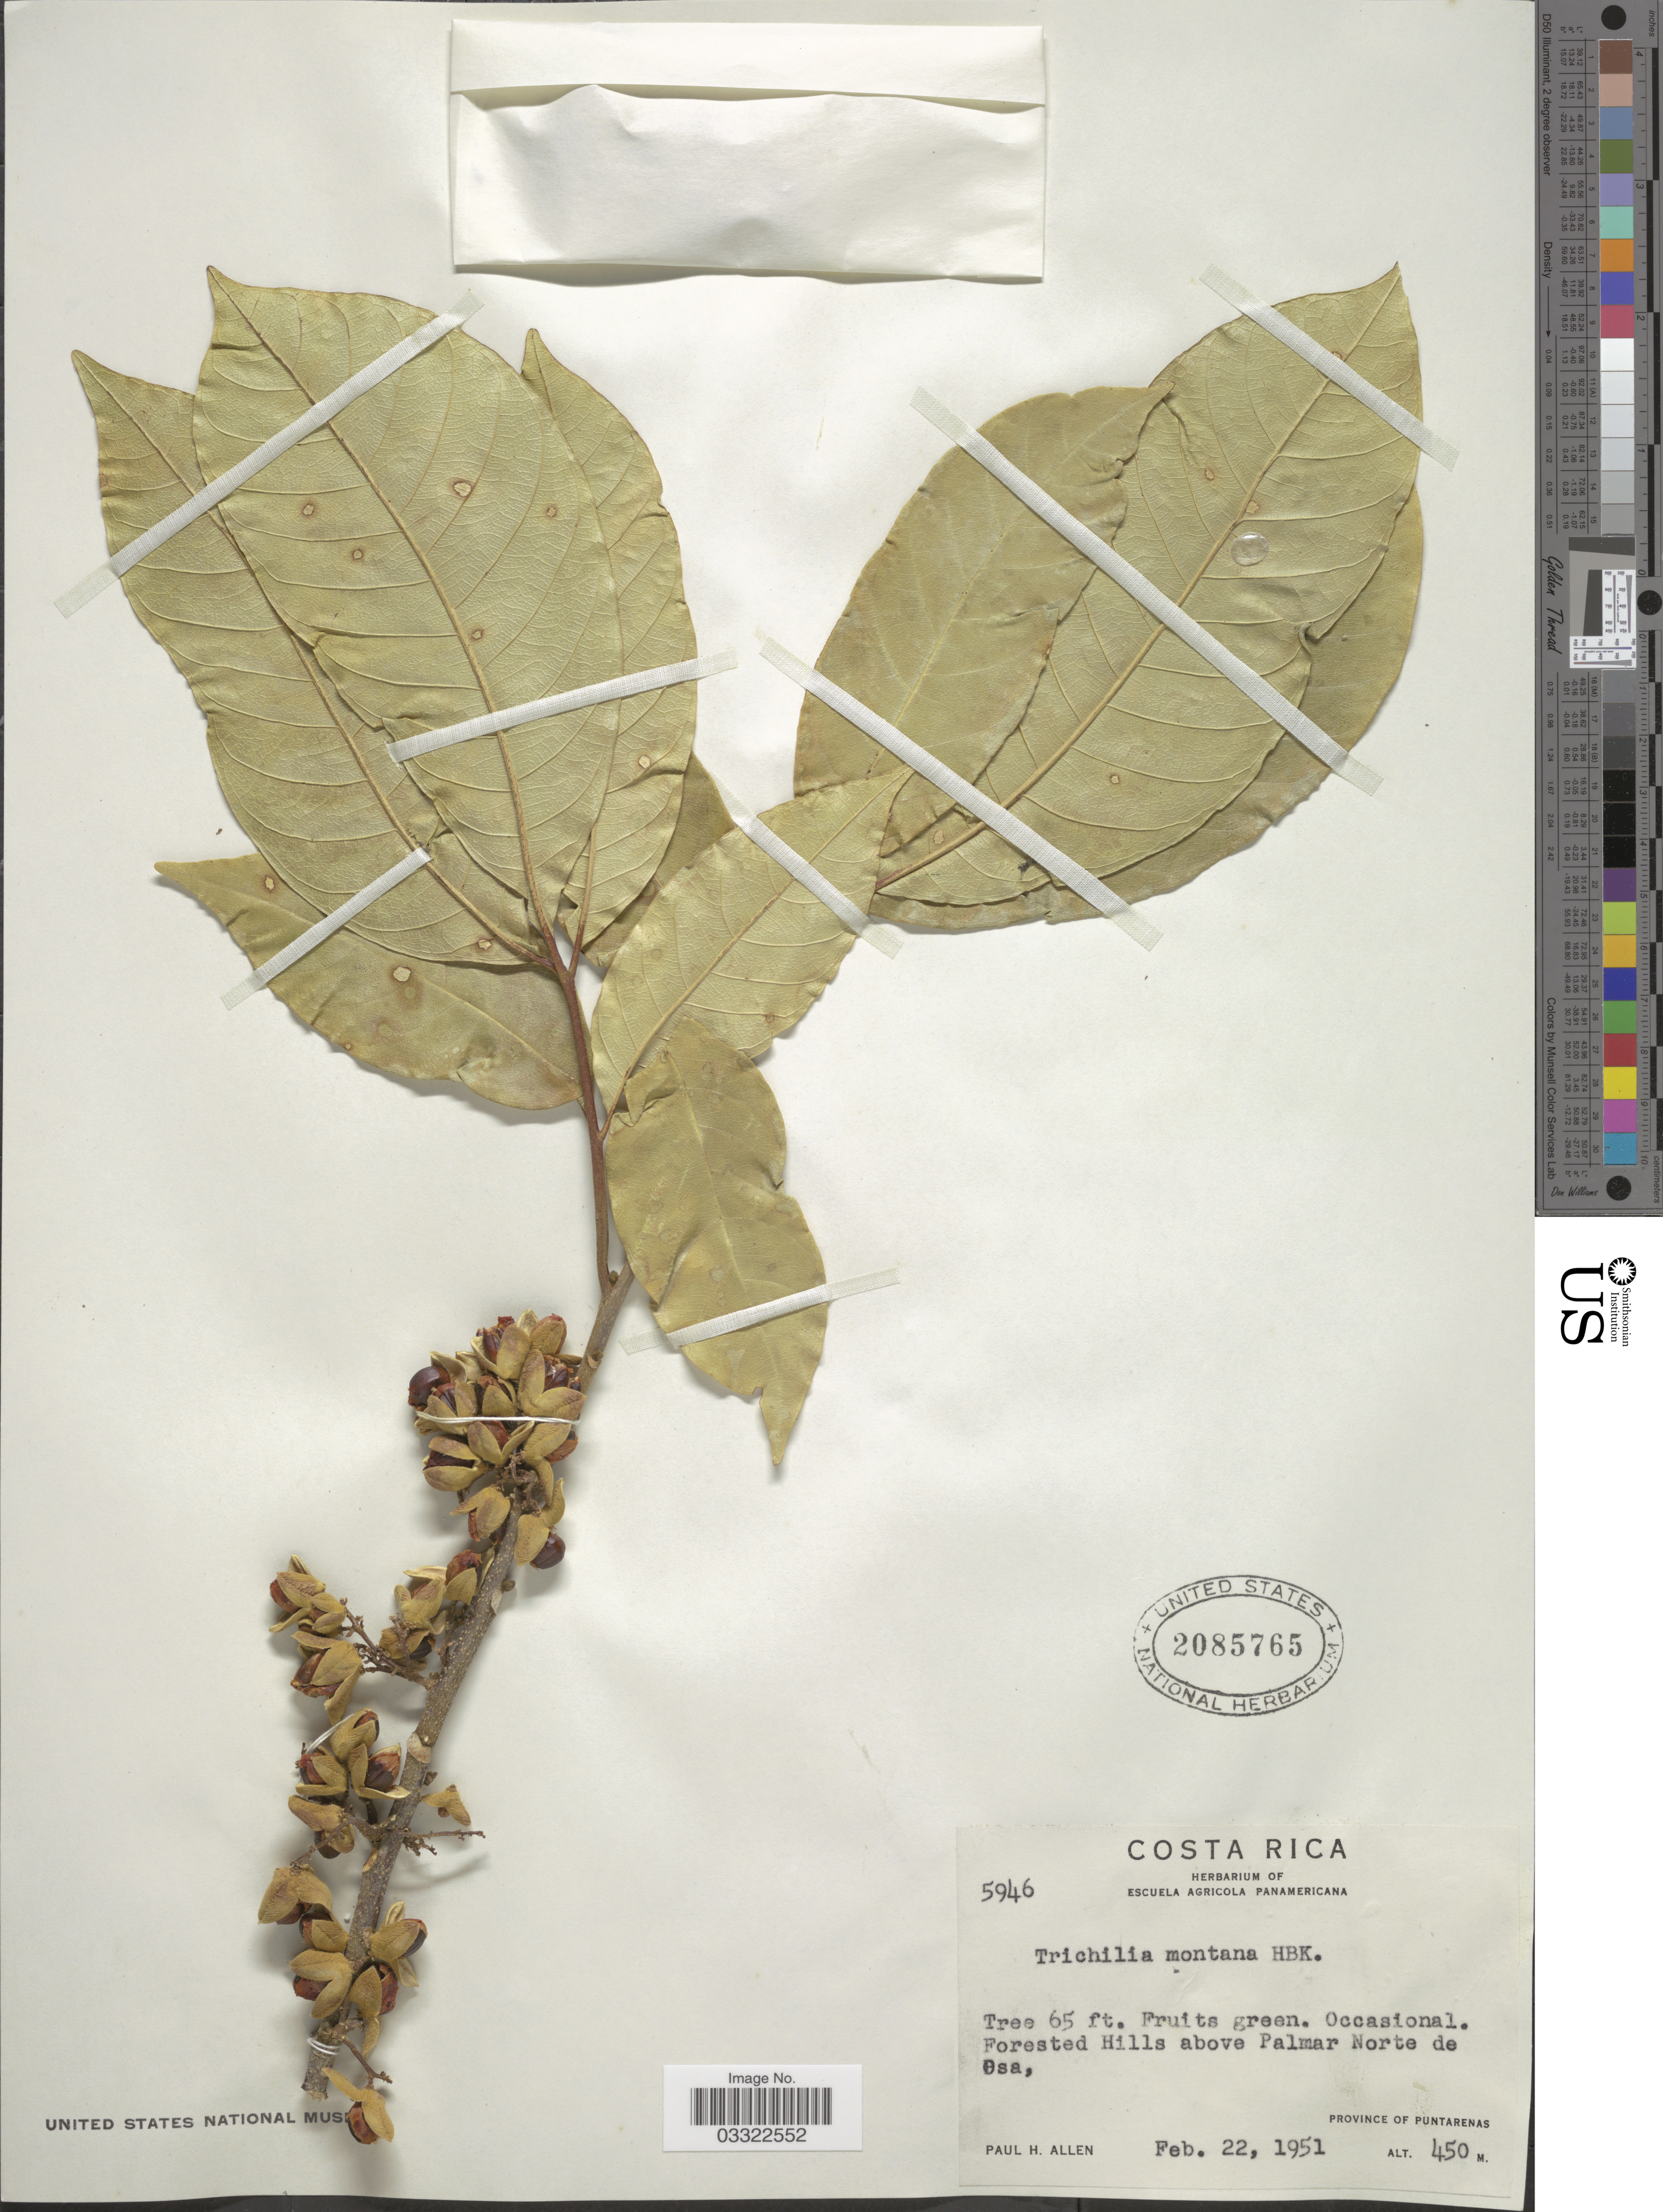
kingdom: Plantae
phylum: Tracheophyta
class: Magnoliopsida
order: Sapindales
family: Meliaceae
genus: Trichilia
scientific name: Trichilia montana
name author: Kunth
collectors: P. H. Allen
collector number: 5946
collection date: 1951-02-22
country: Costa Rica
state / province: Puntarenas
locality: Forested Hills above Palmar Nortde de Osa, Province of Puntarenas.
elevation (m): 450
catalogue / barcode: US 2085765